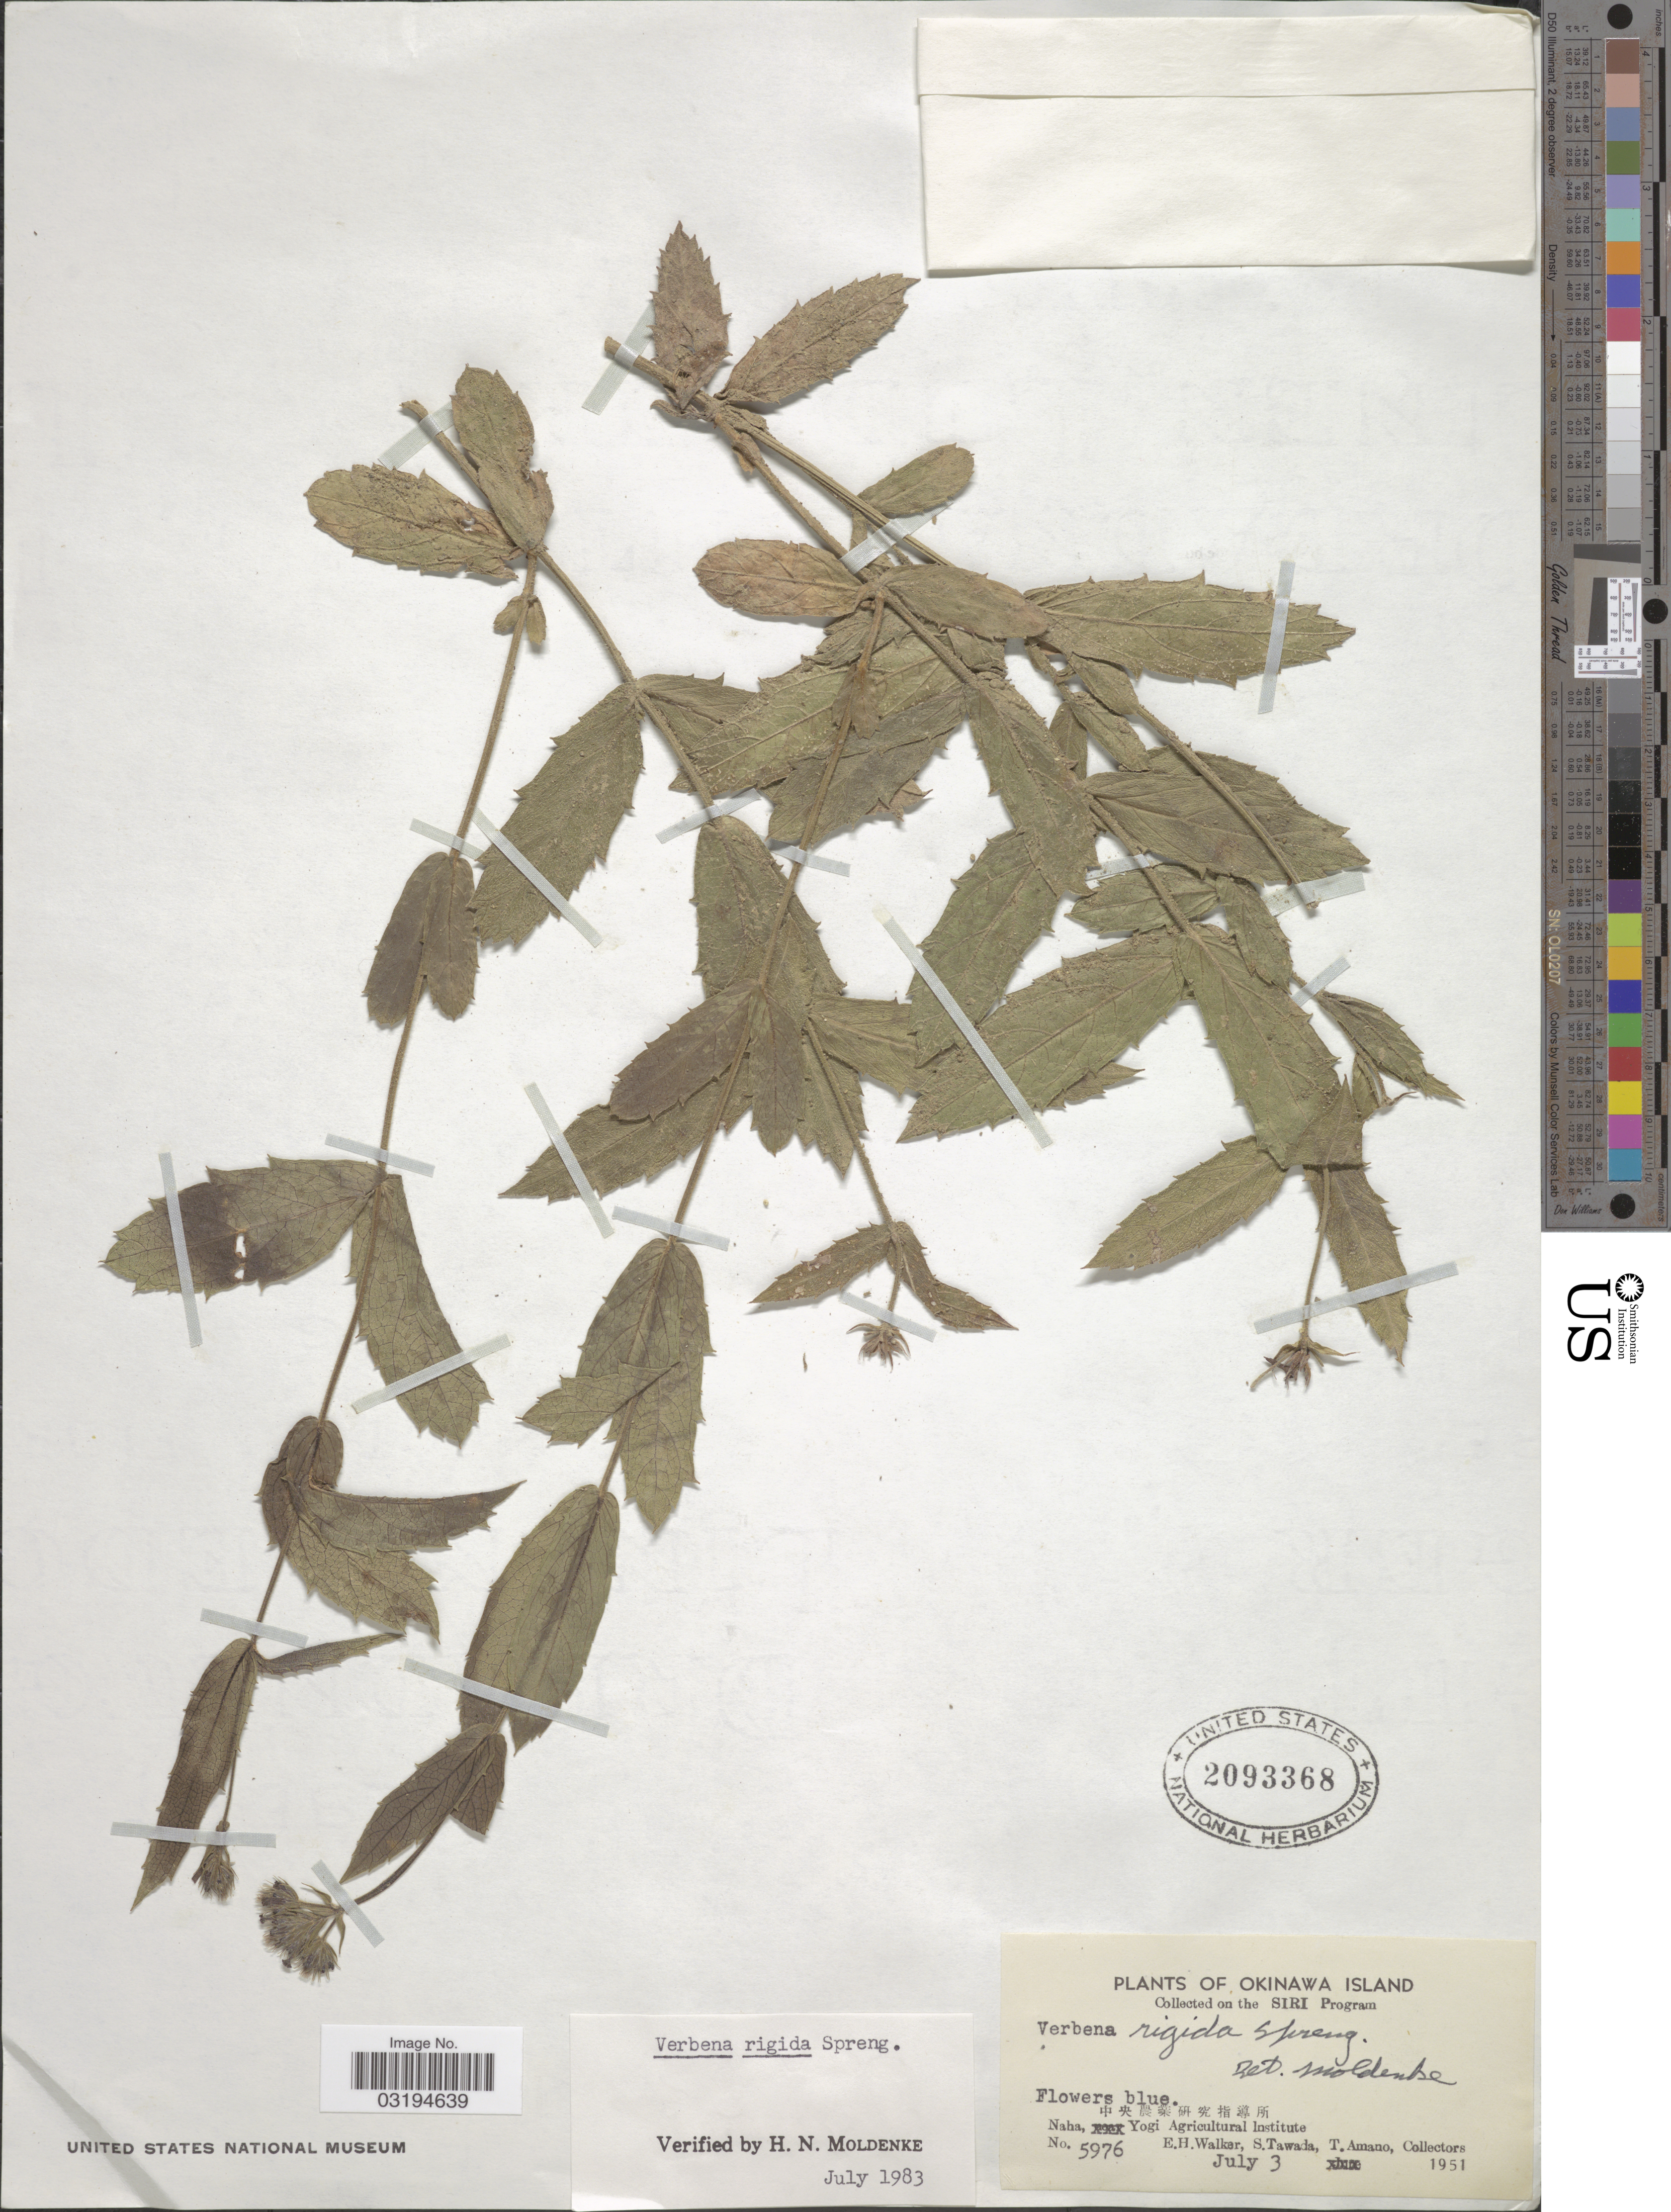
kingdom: Plantae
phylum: Tracheophyta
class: Magnoliopsida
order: Lamiales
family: Verbenaceae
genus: Verbena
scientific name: Verbena rigida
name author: Spreng.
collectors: E. H. Walker, S. Tawada & T. Amano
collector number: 5976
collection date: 1951-07-03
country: Japan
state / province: Okinawa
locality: Okinawa Island. Naha. Yogi Agricultural Institute.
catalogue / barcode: US 2093368